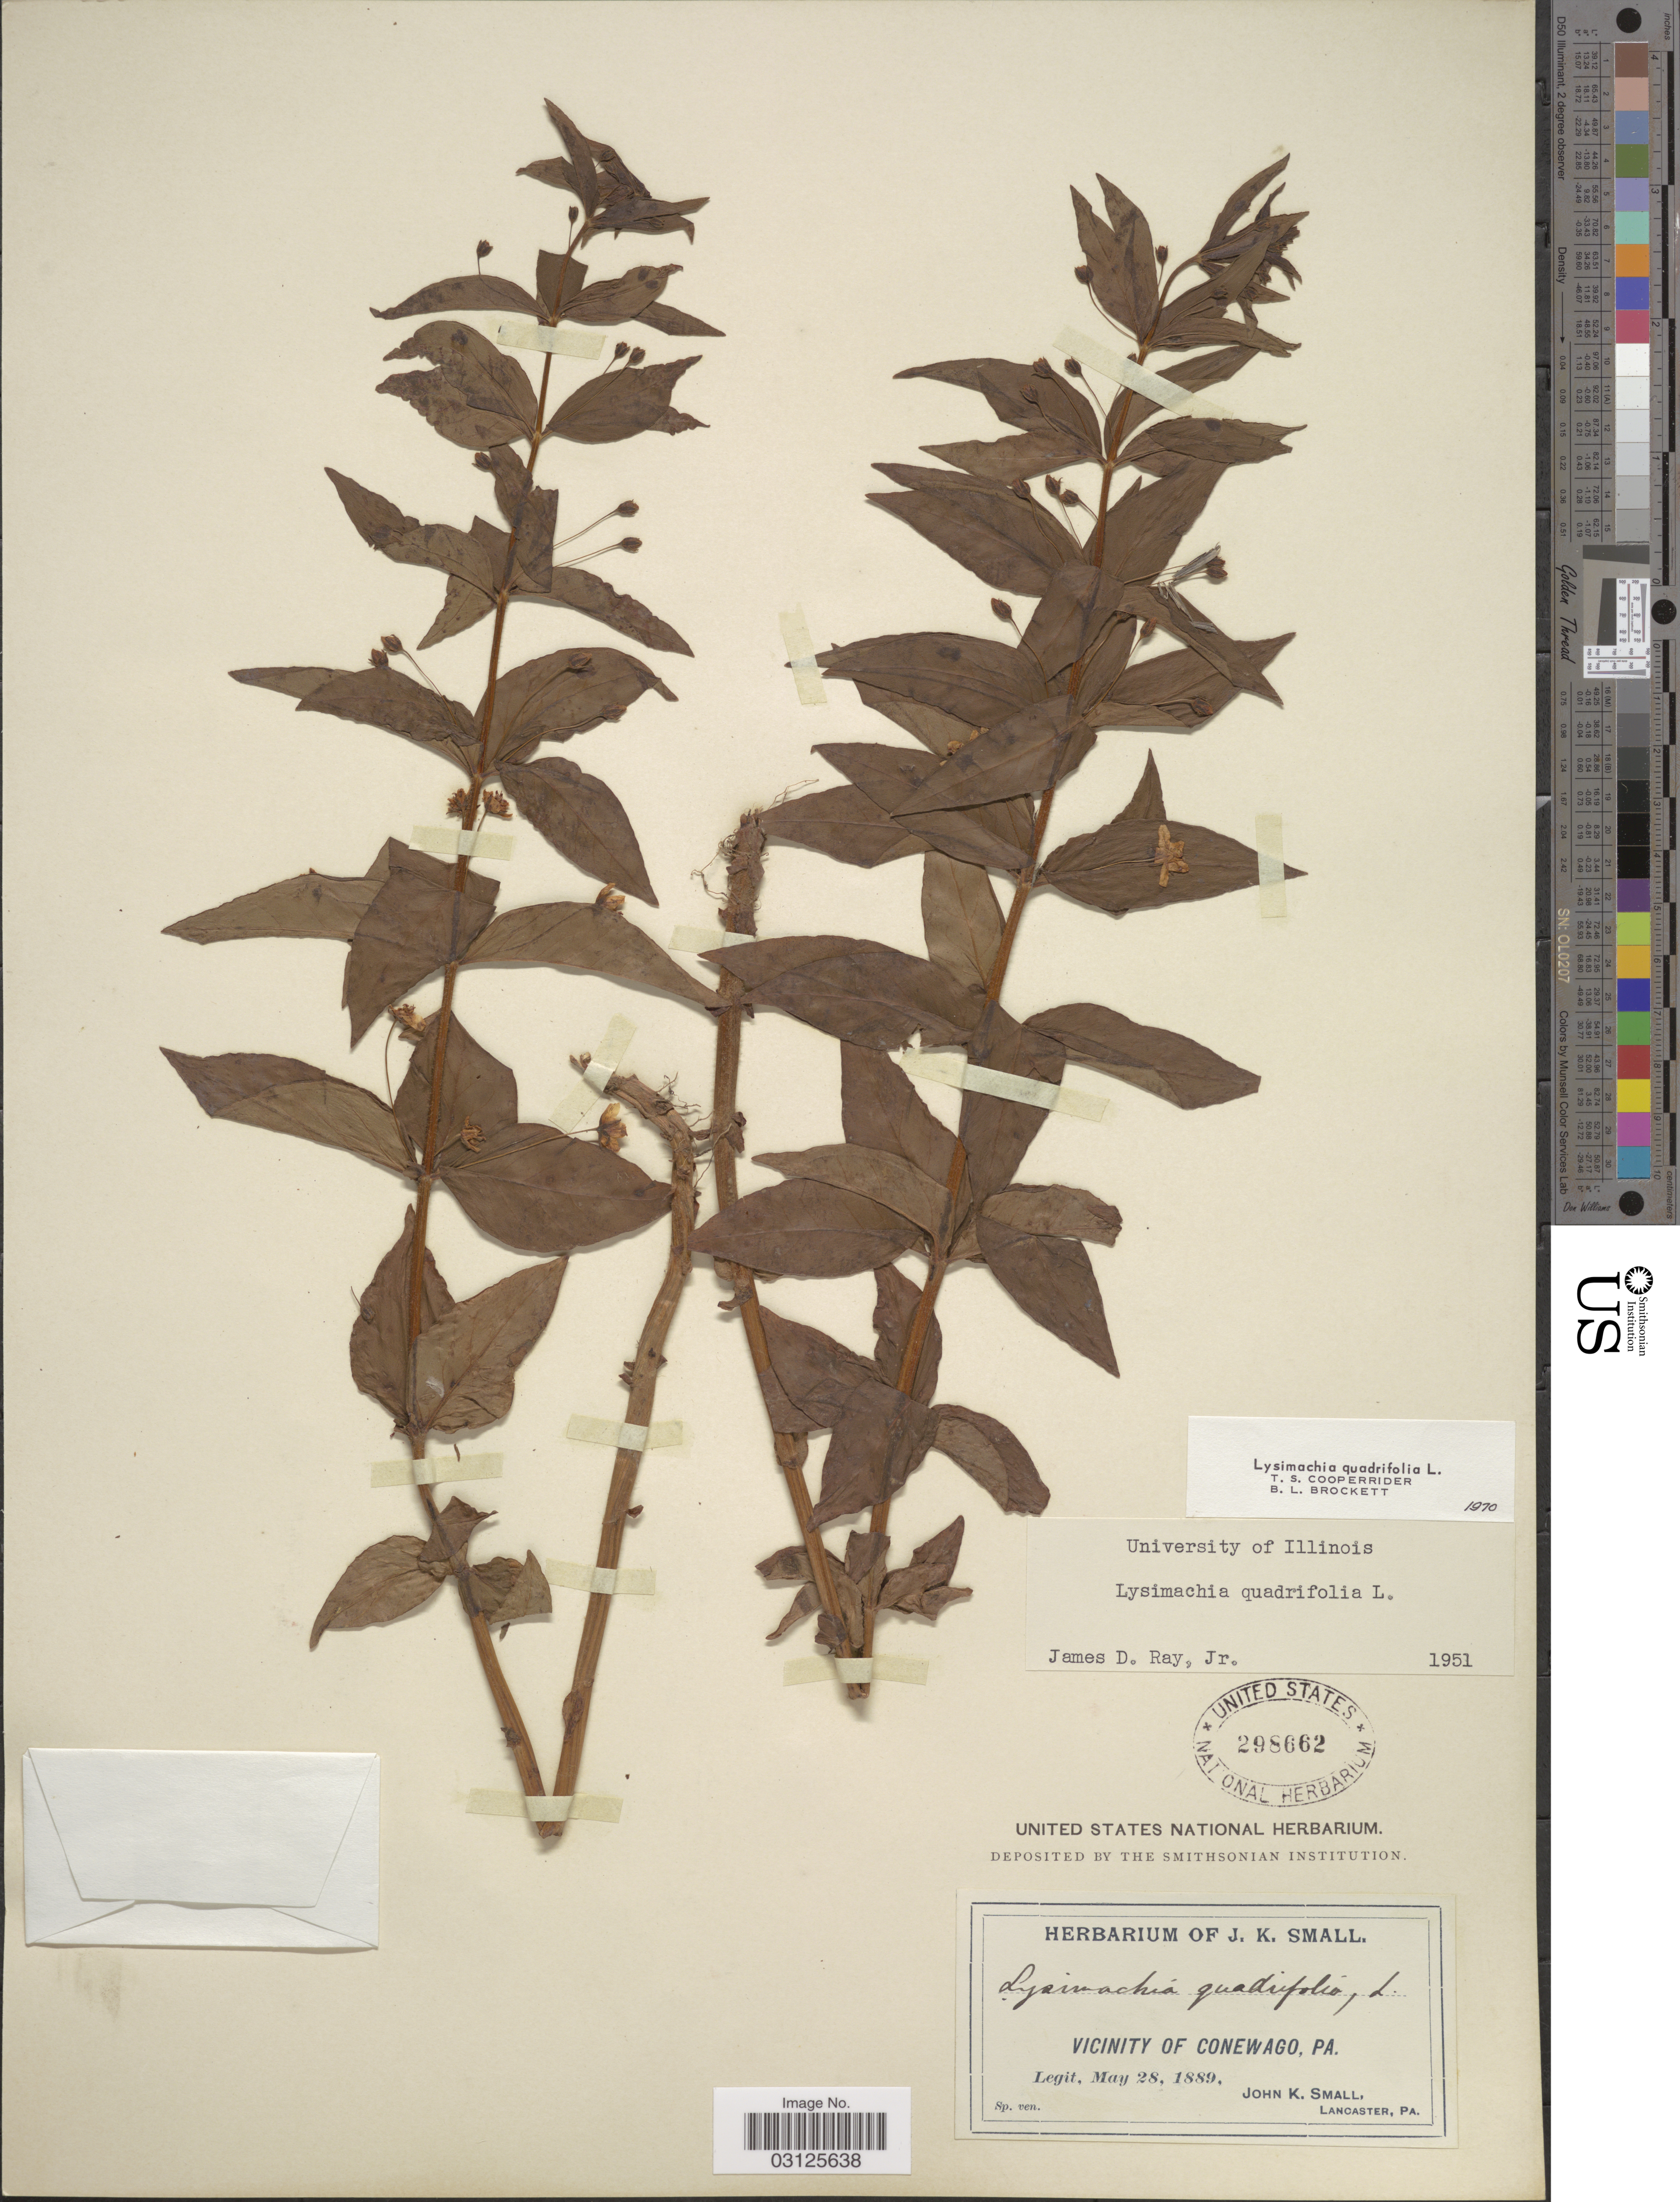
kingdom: Plantae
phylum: Tracheophyta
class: Magnoliopsida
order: Ericales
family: Primulaceae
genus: Lysimachia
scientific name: Lysimachia quadrifolia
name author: L.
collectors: J. K. Small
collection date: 1889-05-28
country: United States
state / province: Pennsylvania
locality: Vicinity of Conewago.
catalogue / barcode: US 298662